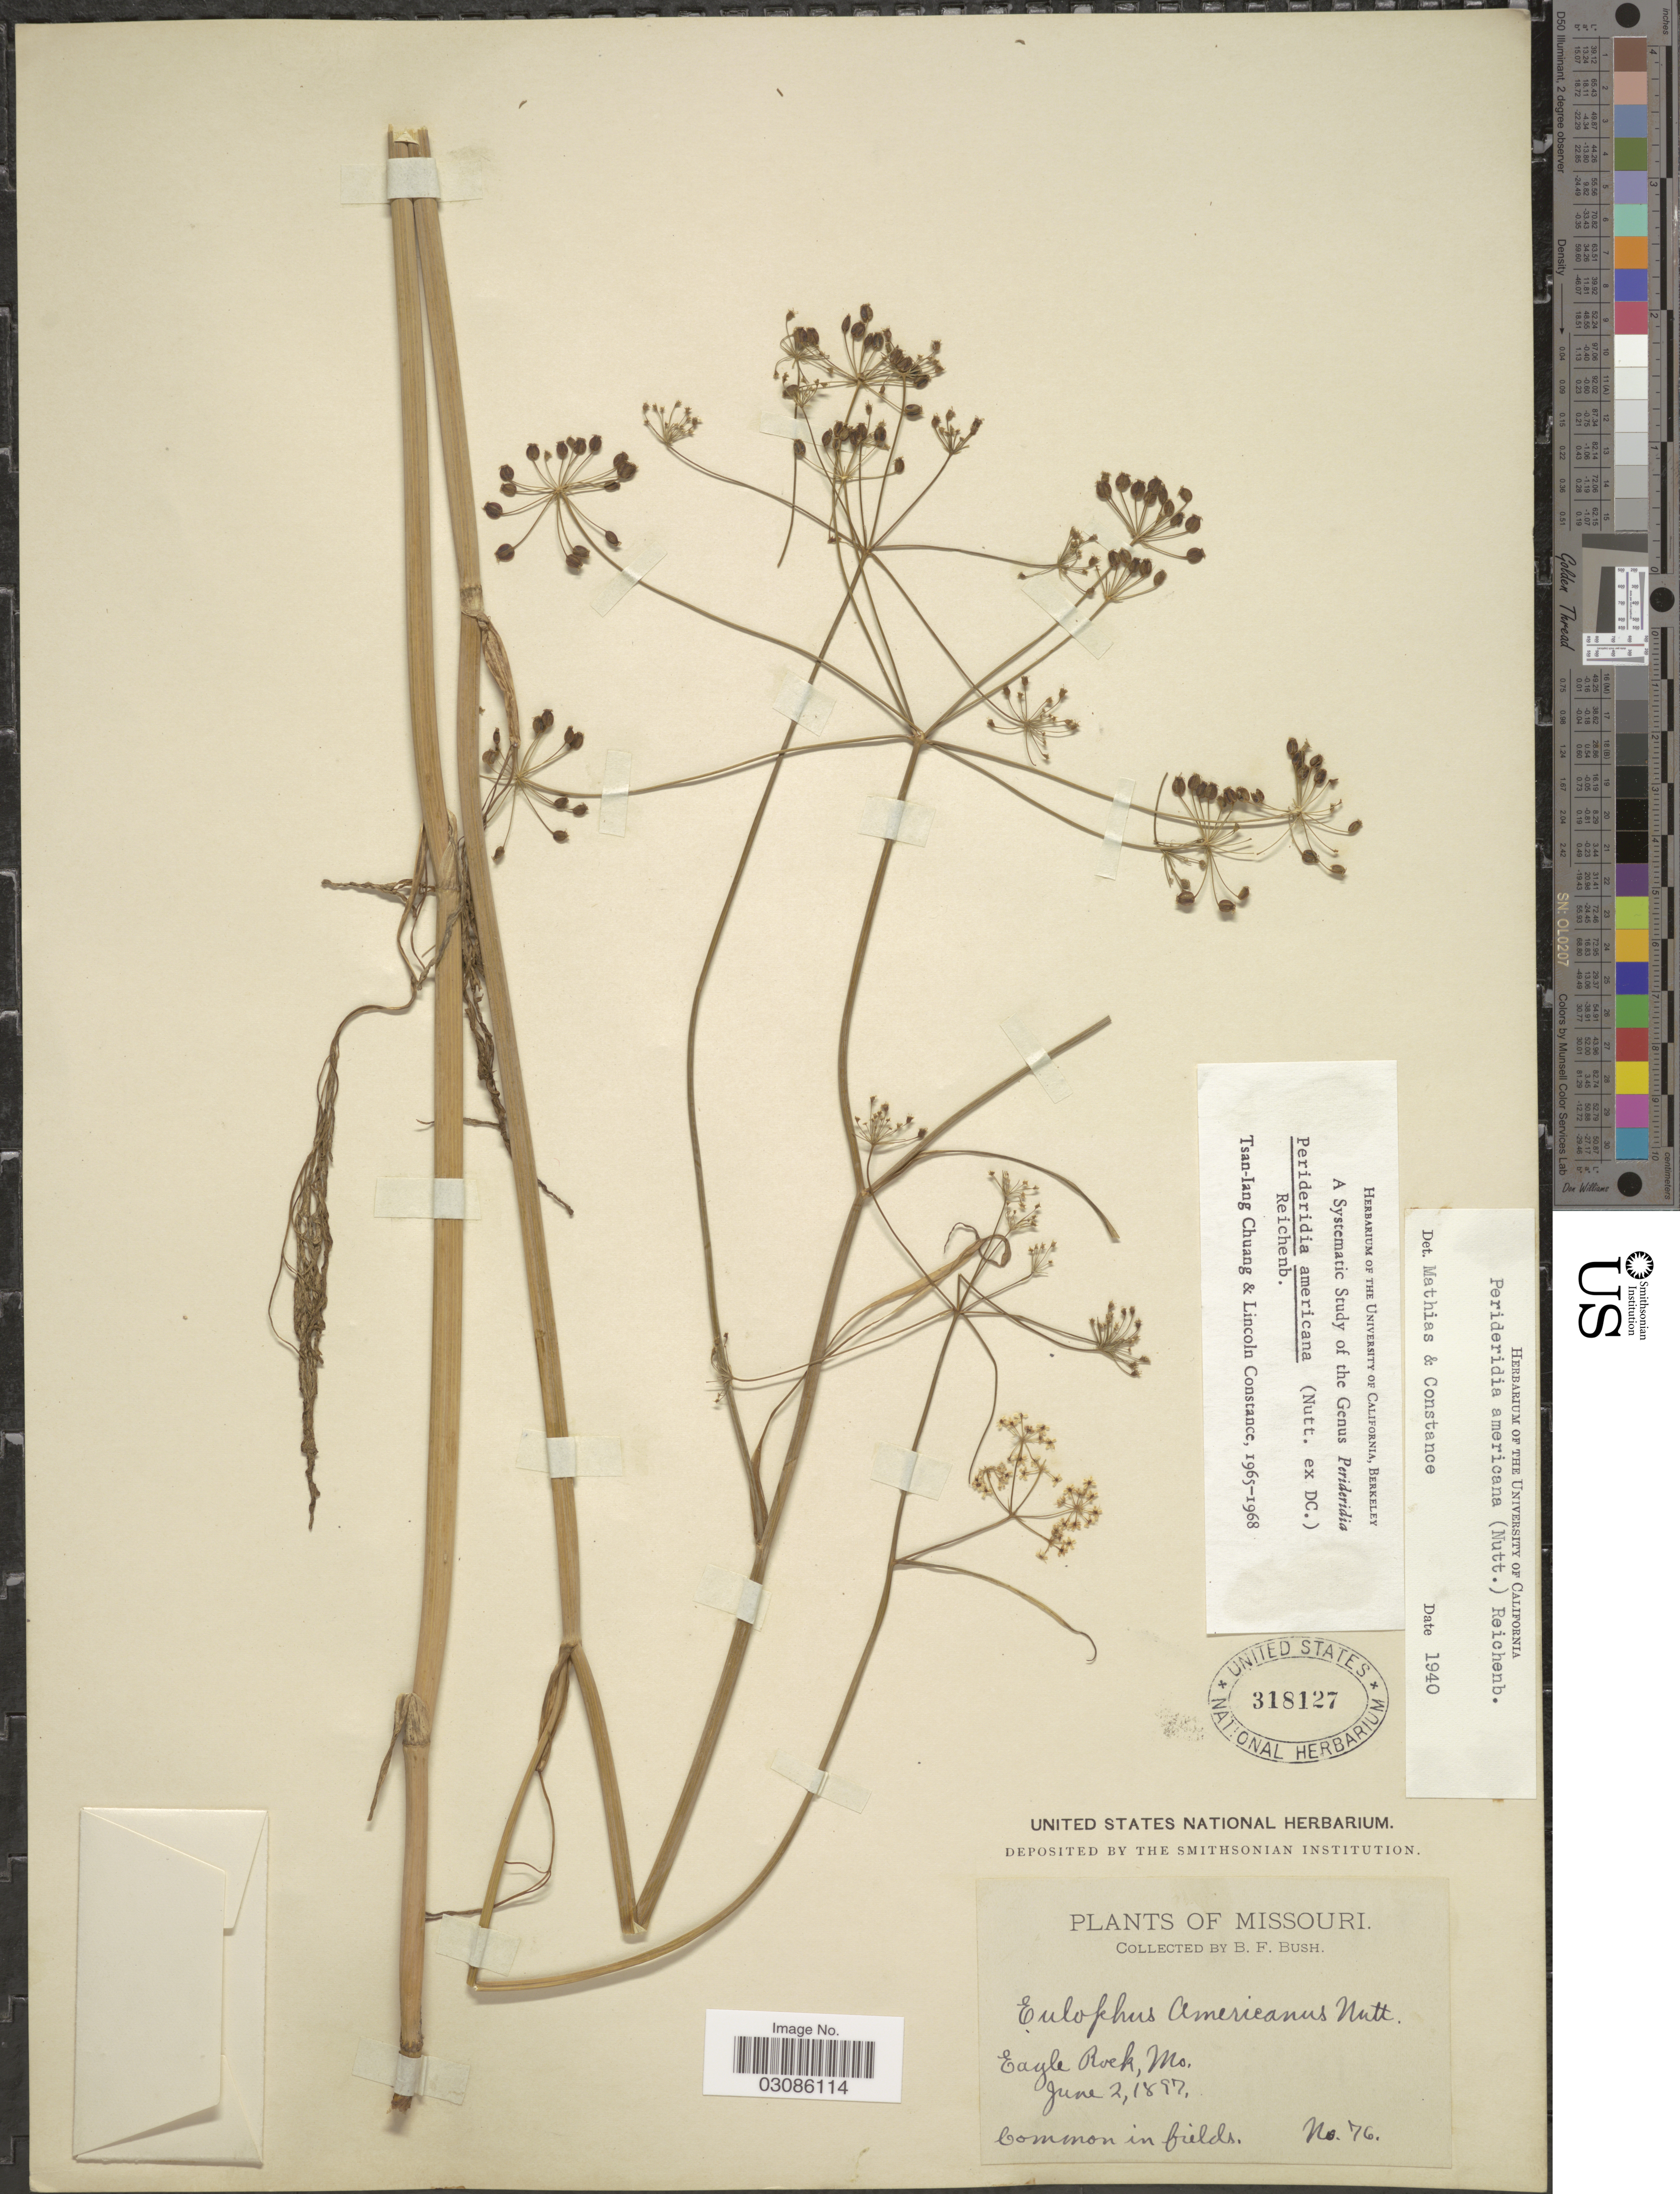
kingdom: Plantae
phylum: Tracheophyta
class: Magnoliopsida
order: Apiales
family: Apiaceae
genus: Perideridia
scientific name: Perideridia americana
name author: (Nutt. ex DC.) Rchb. ex Steud.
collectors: B. F. Bush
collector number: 76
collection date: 1897-06-02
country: United States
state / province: Missouri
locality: Eagle Rock.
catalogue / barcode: US 318127